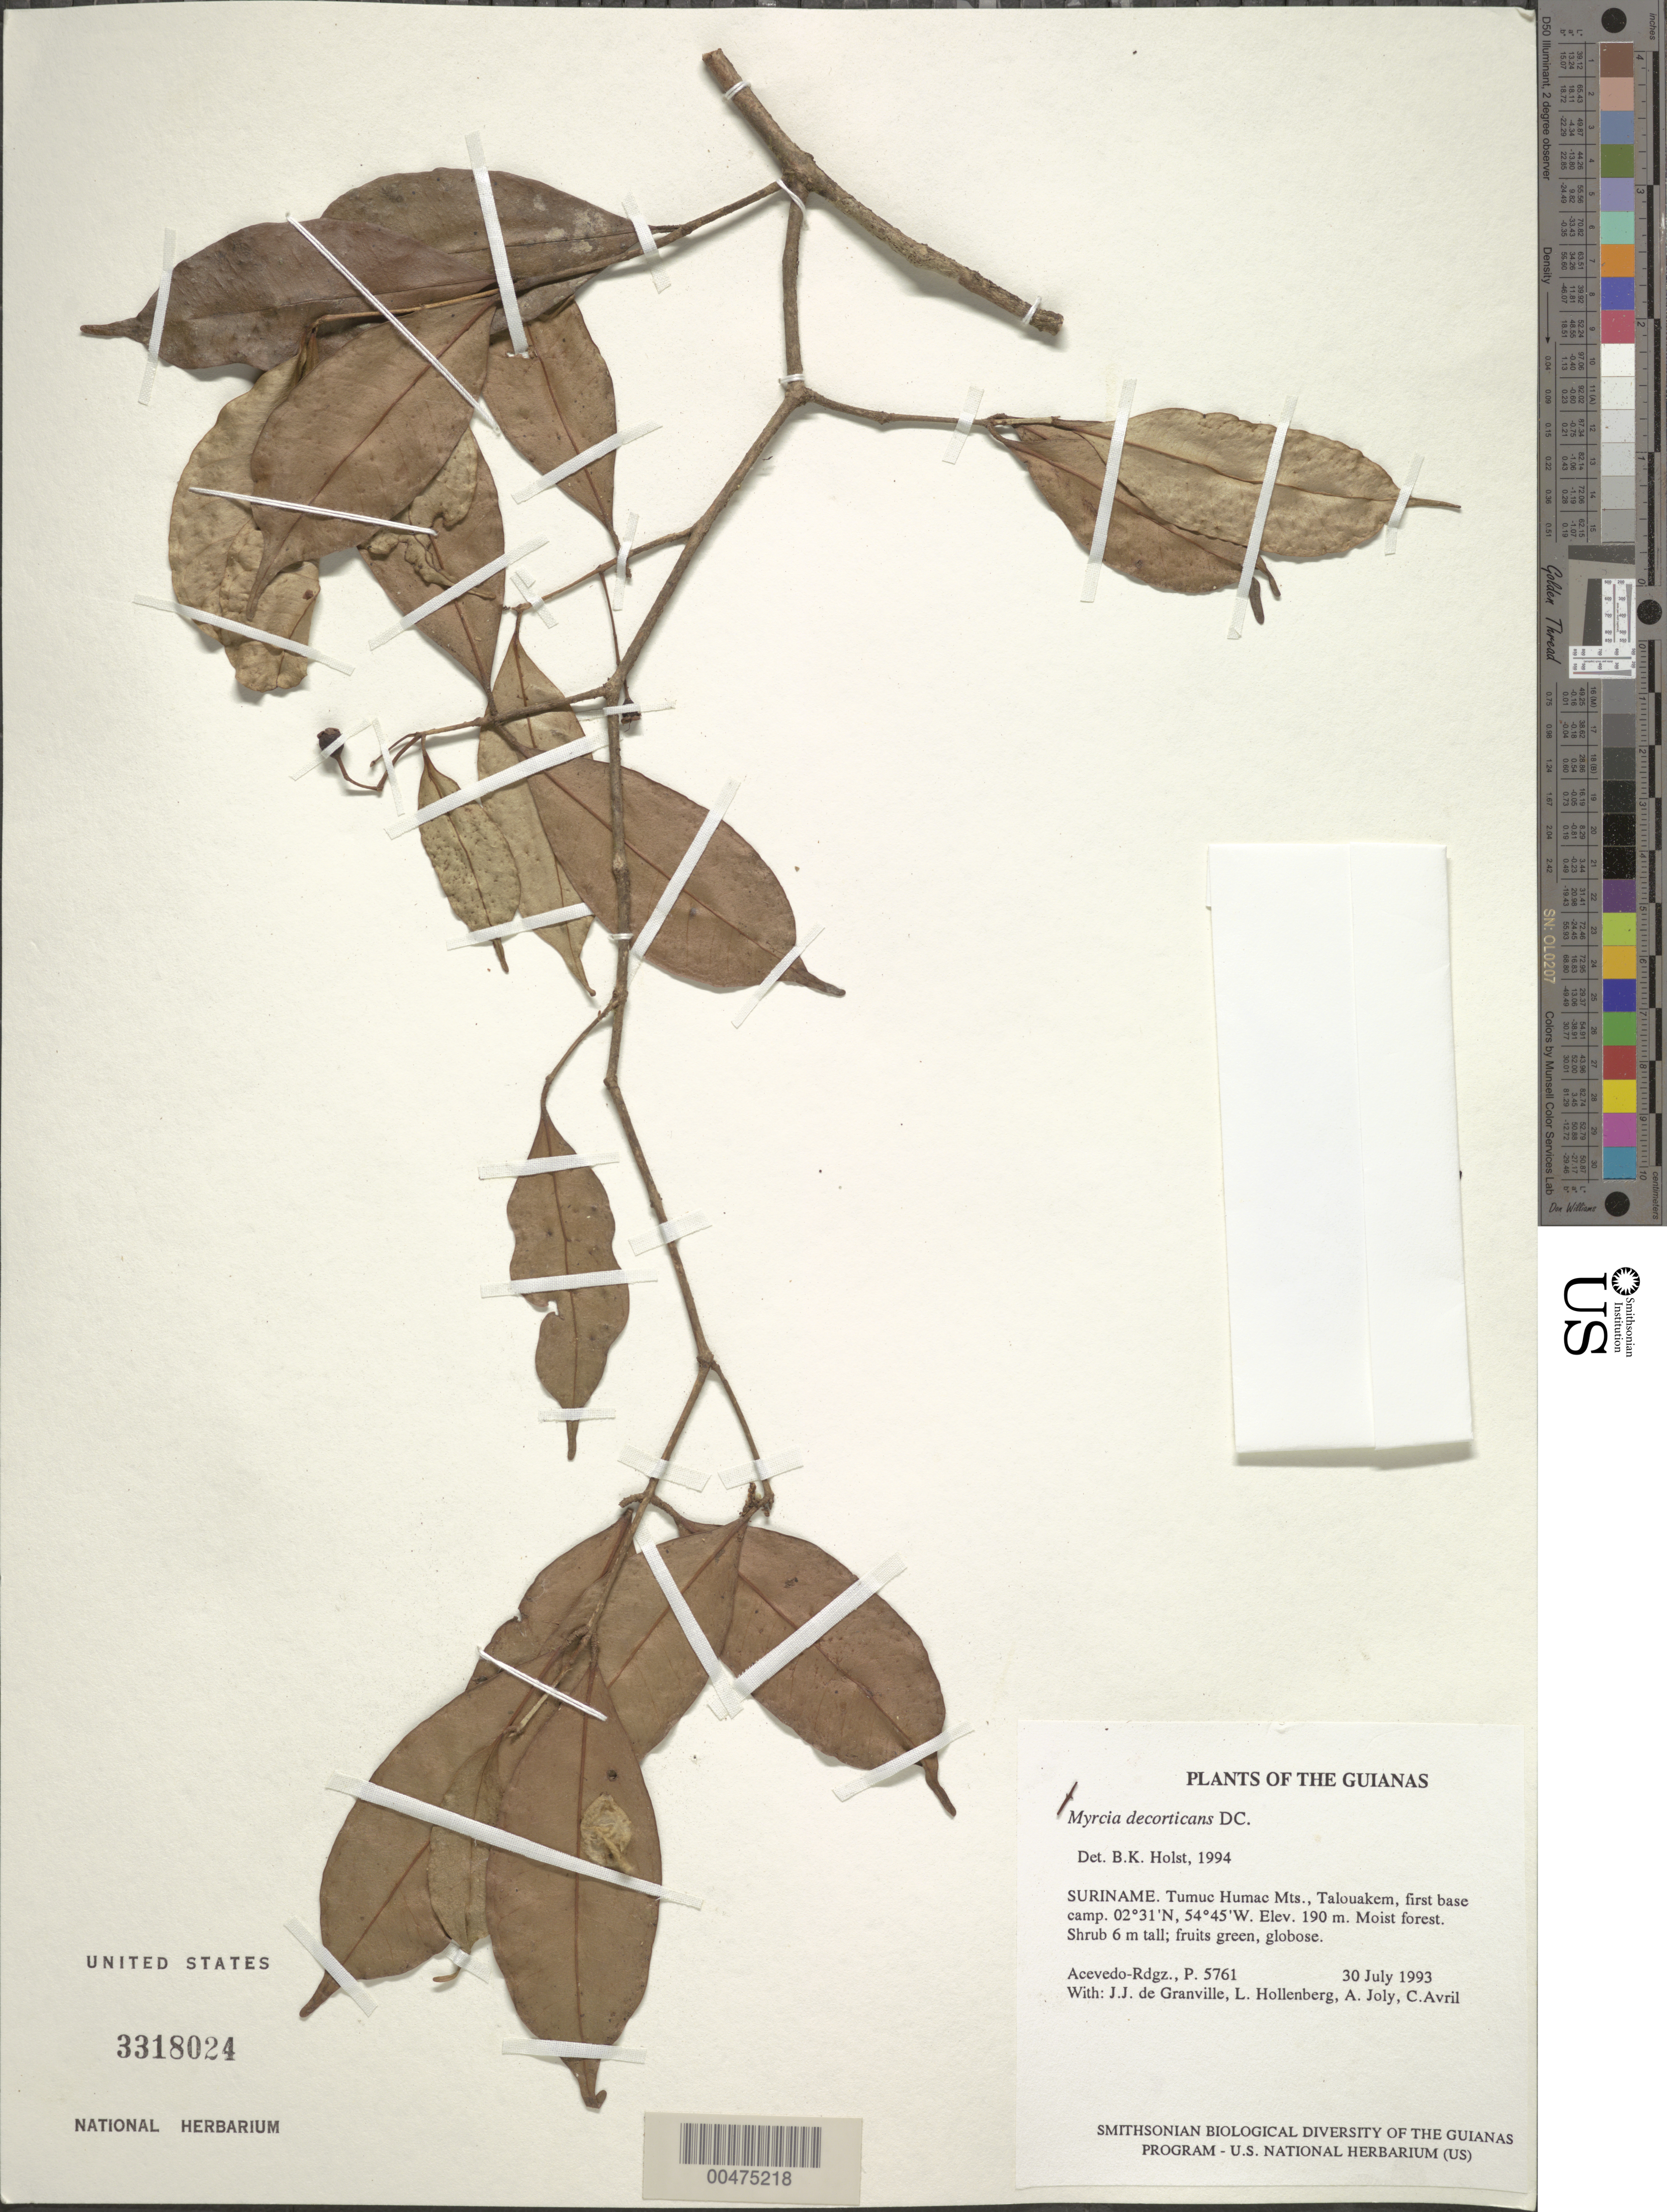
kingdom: Plantae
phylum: Tracheophyta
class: Magnoliopsida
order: Myrtales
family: Myrtaceae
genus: Myrcia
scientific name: Myrcia decorticans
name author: DC.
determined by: Holst, Bruce K.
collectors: P. Acevedo-Rodr., J.-J. de Granville, L. Hollenberg, A. Joly & C. Avril de Maria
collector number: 5761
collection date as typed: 30 Jul 1993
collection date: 1993-07-30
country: Suriname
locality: Tumuc Humac Mts., Talouakem, first base camp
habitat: Moist forest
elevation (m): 190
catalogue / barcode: US 3318024